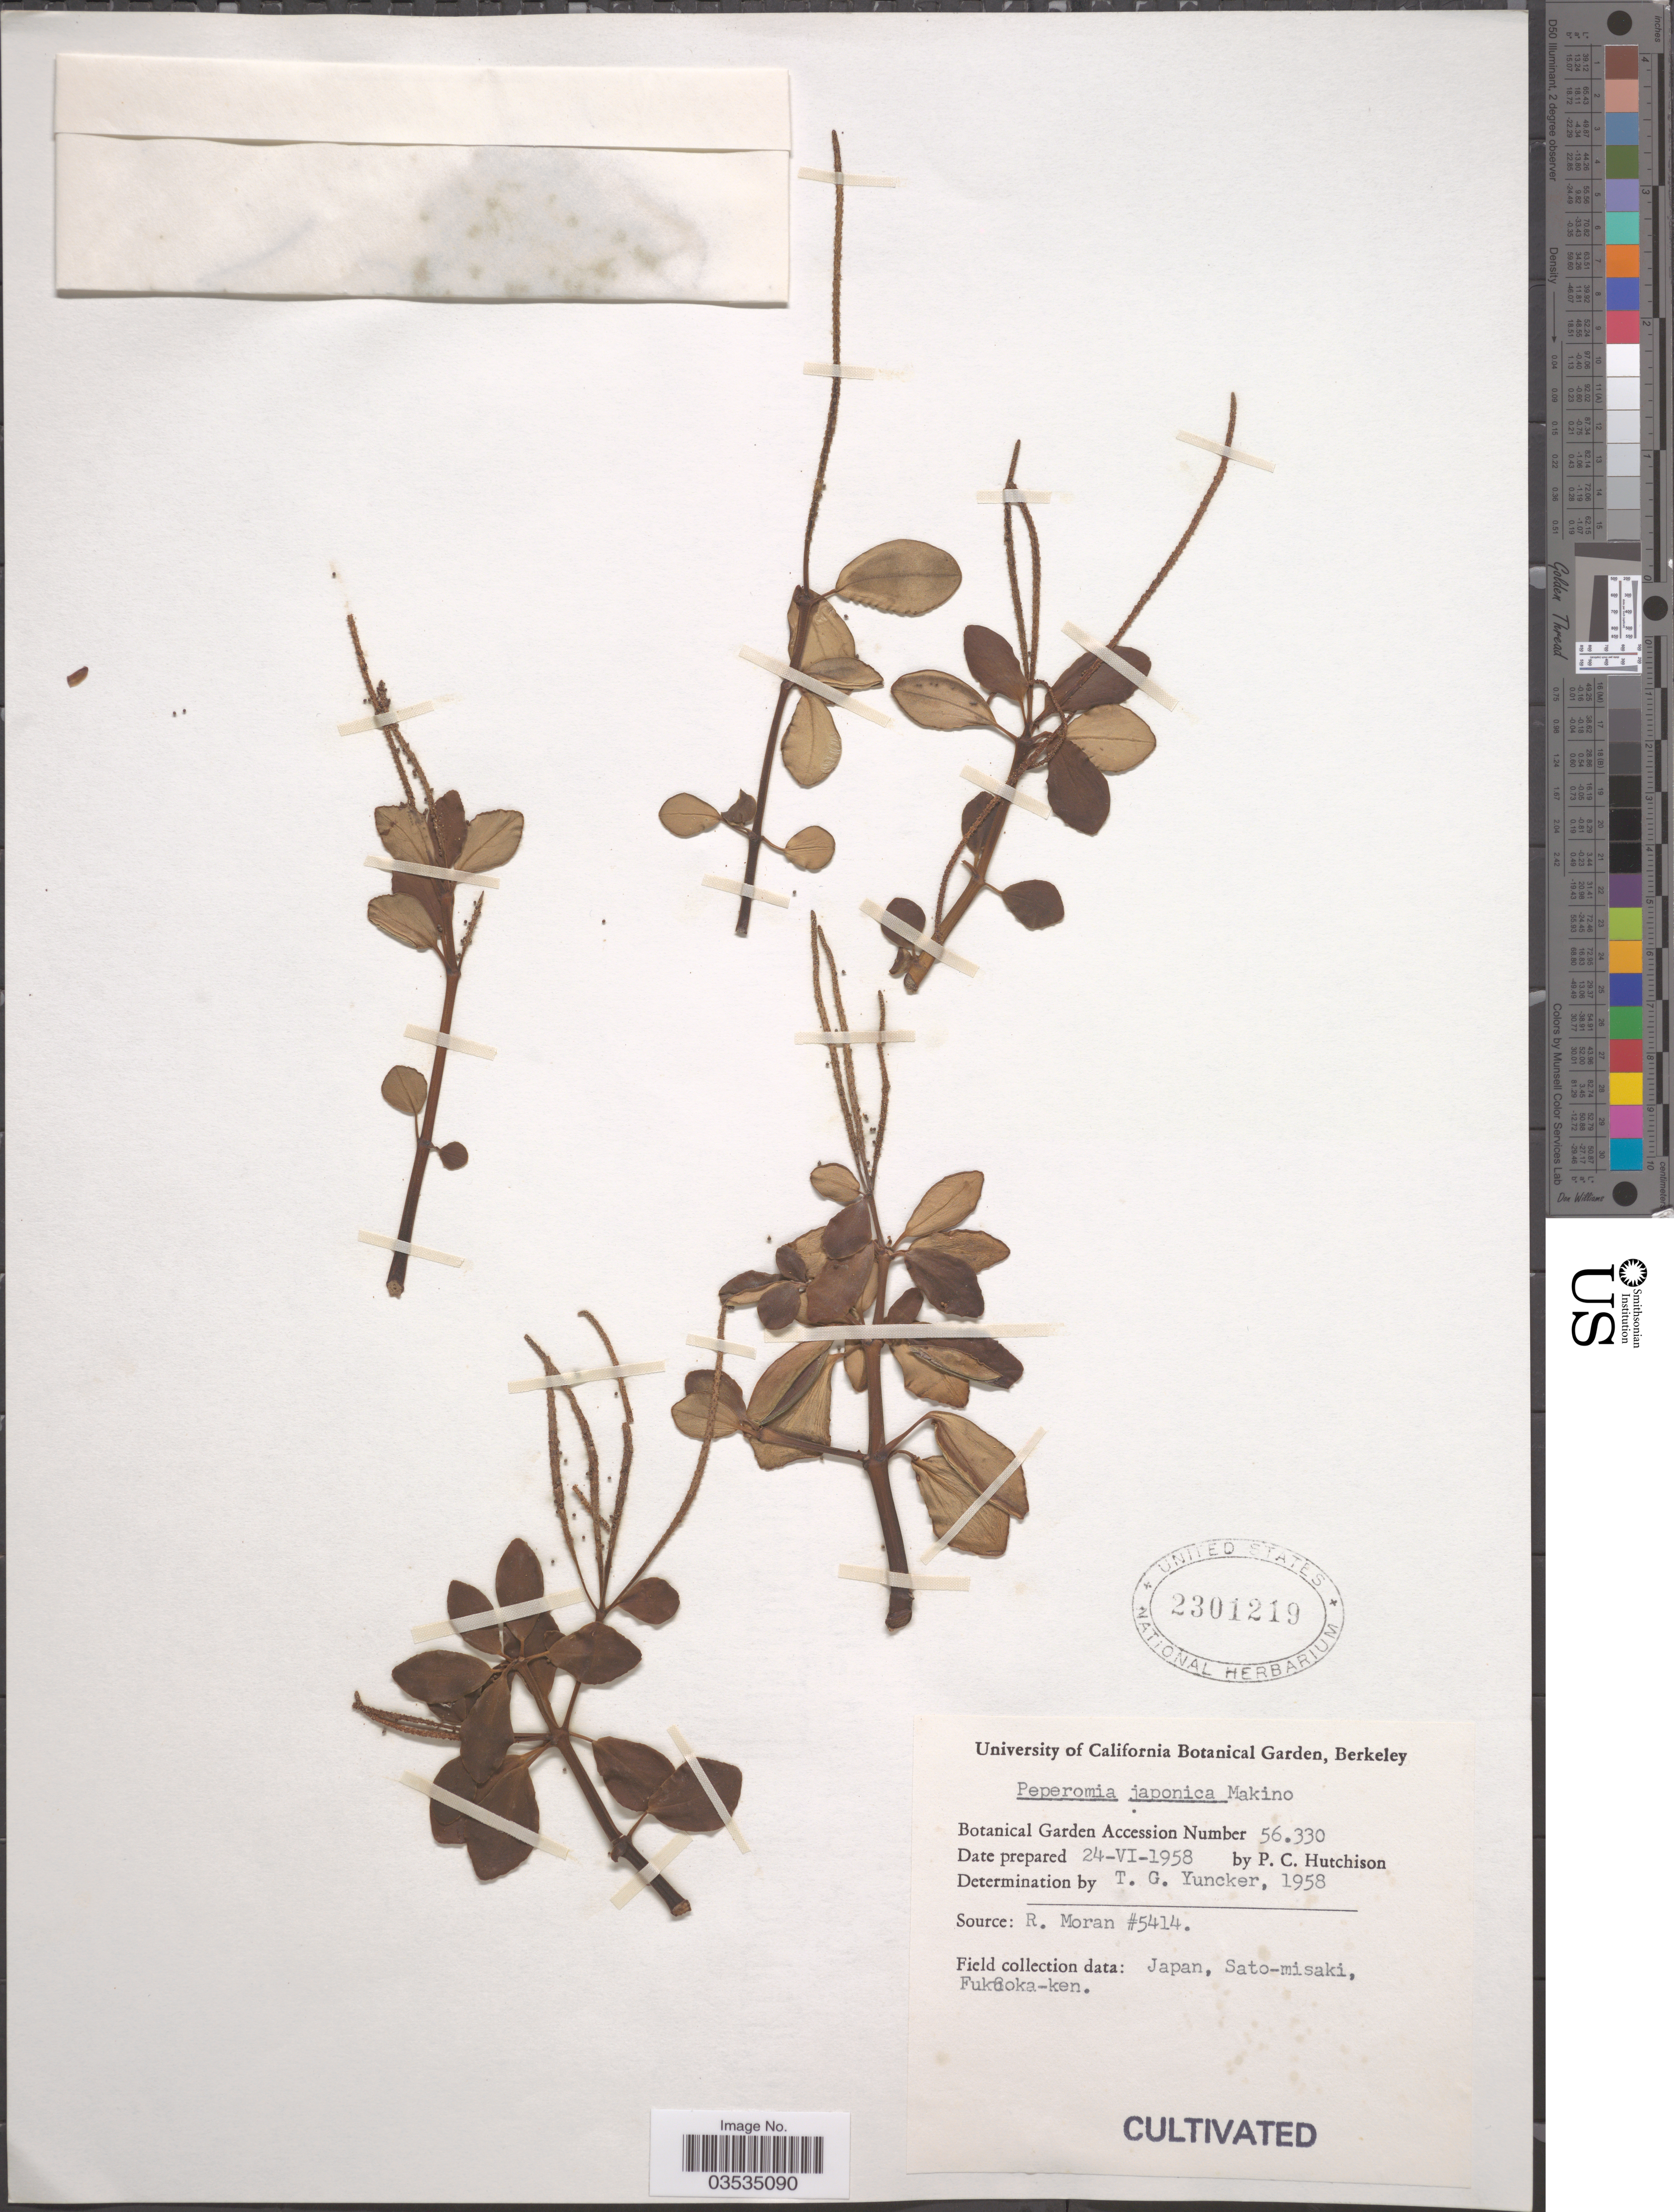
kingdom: Plantae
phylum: Tracheophyta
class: Magnoliopsida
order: Piperales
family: Piperaceae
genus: Peperomia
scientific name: Peperomia japonica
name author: Makino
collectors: P. C. Hutchison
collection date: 1958-06-24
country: United States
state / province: California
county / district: Alameda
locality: University of California Botanical Garden, Berkeley.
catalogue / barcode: US 2301219